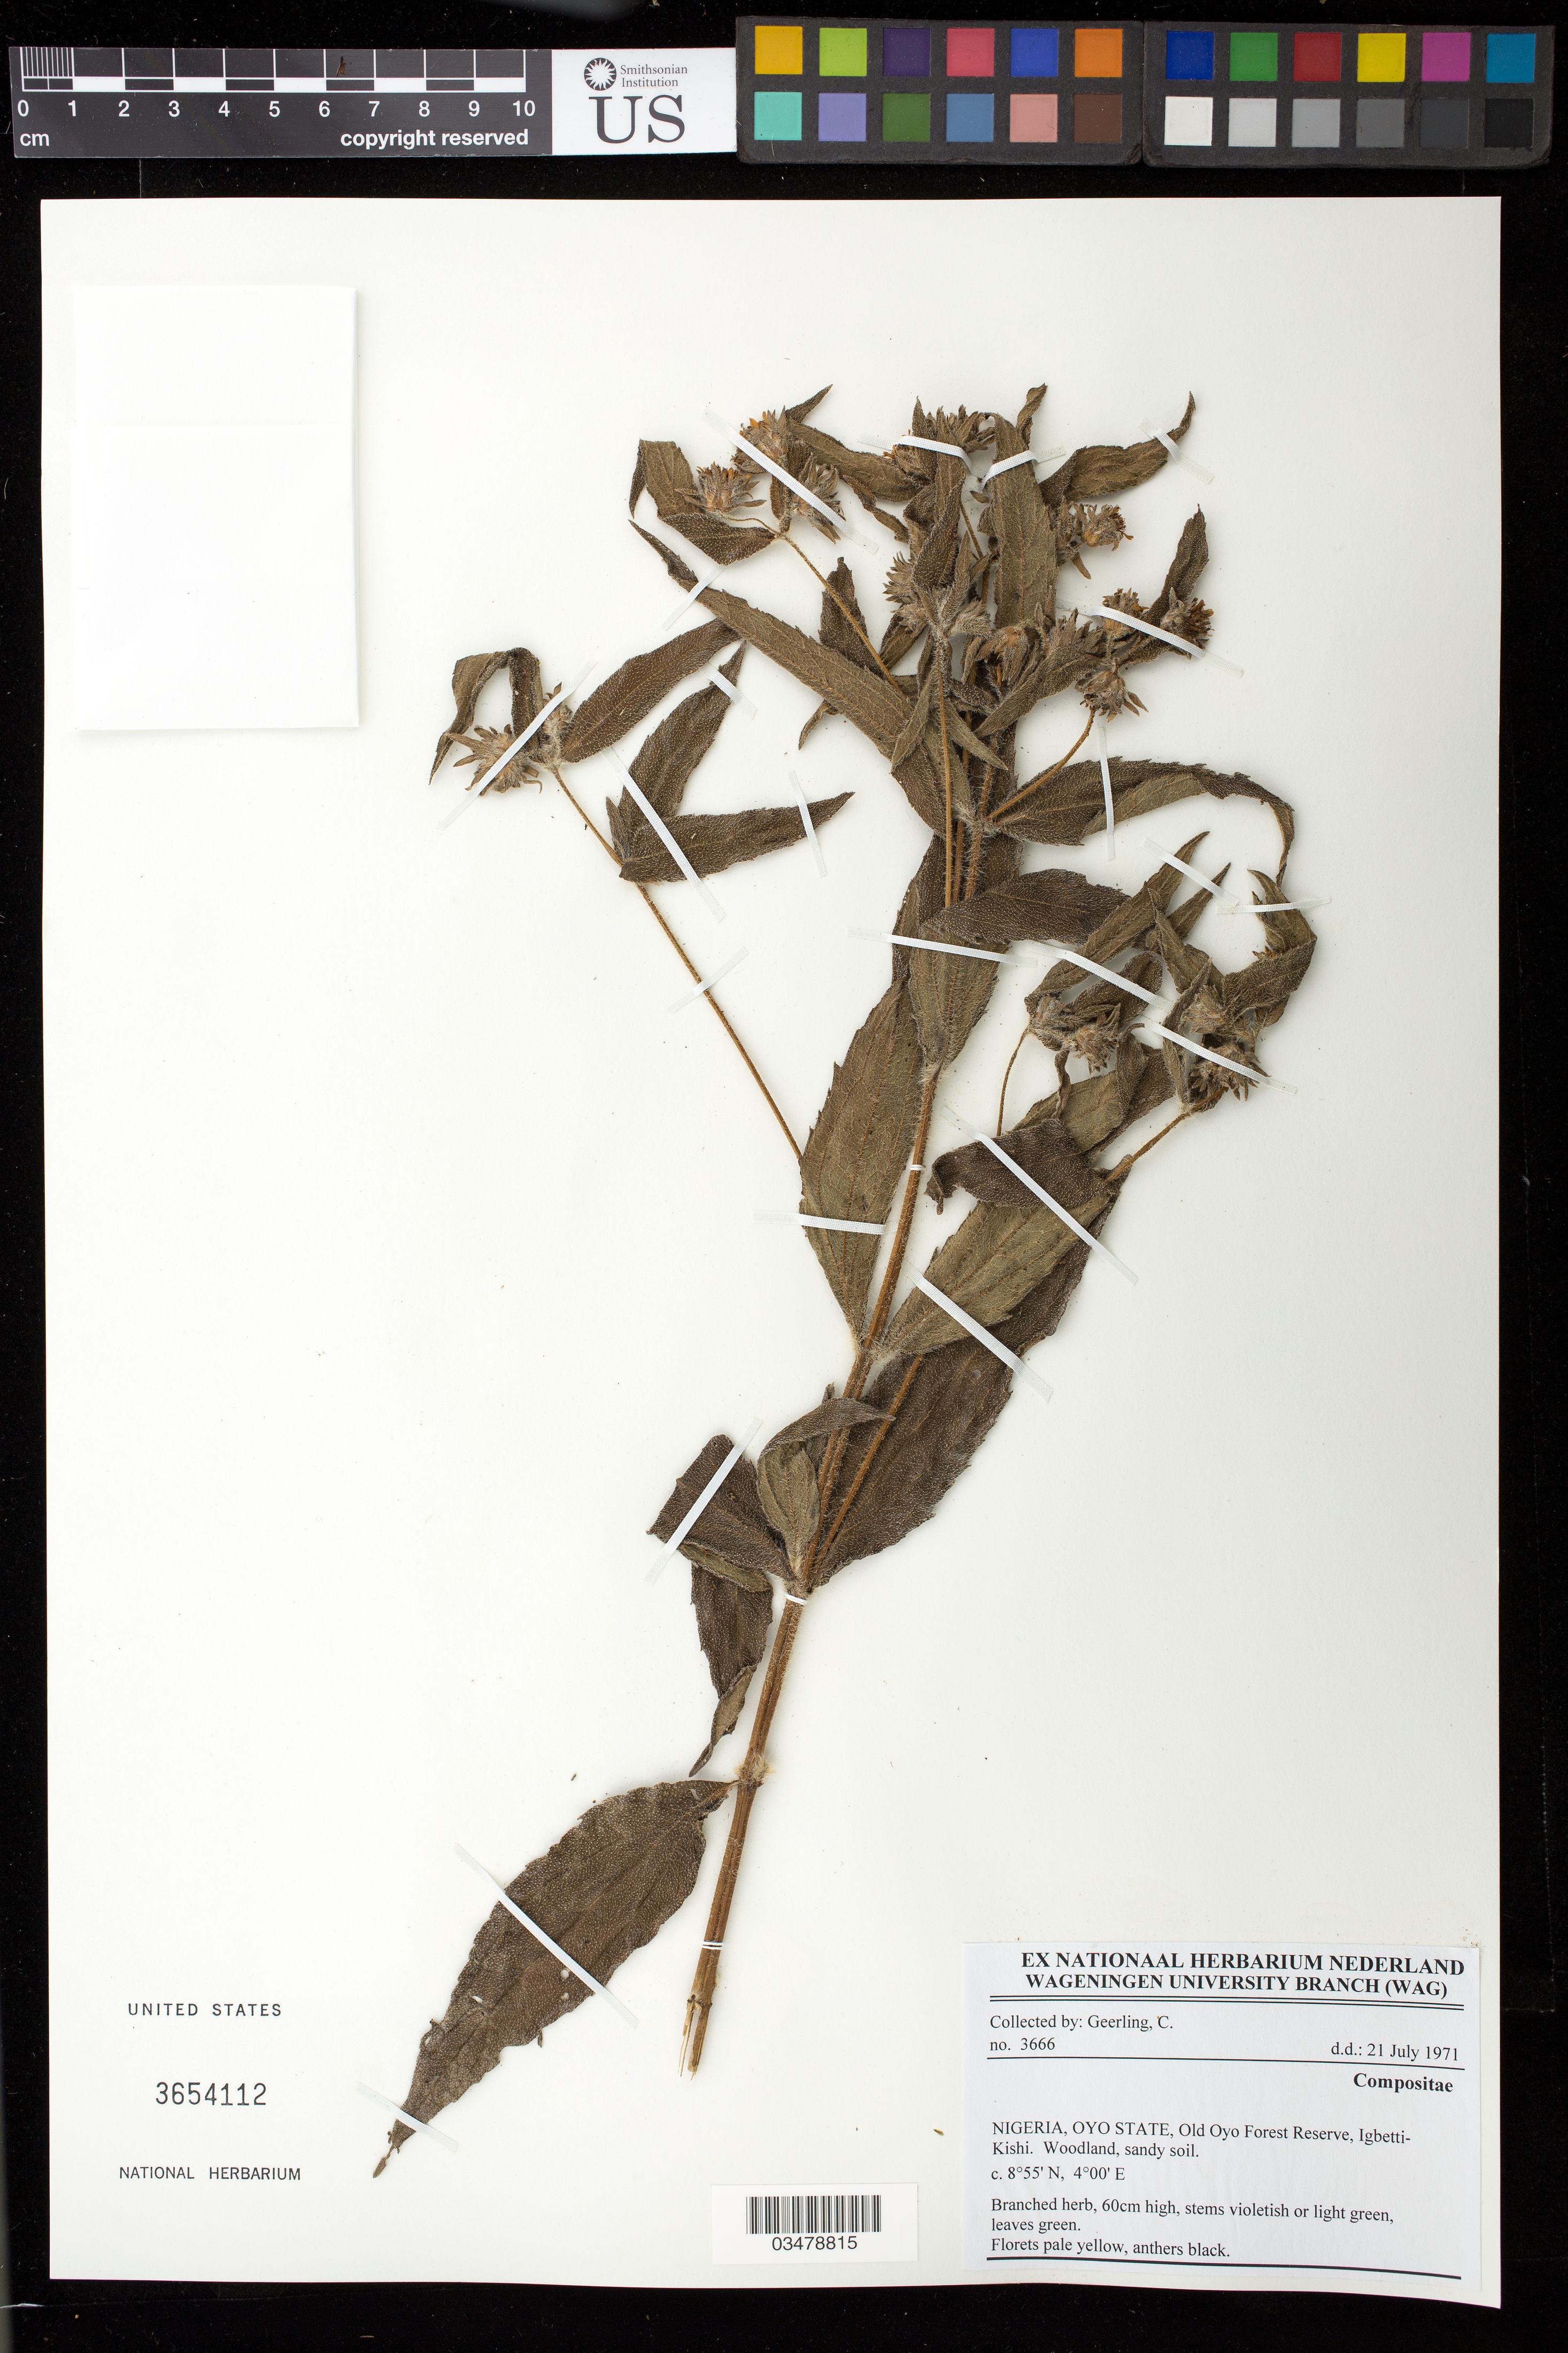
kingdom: Plantae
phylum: Tracheophyta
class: Magnoliopsida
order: Asterales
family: Asteraceae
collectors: C. Geerling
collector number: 3666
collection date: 1971-07-21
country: Nigeria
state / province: Oyo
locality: Old Oyo Forest Reserve, Igbetti-Kishi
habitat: Woodland, sandy soil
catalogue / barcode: US 3654112